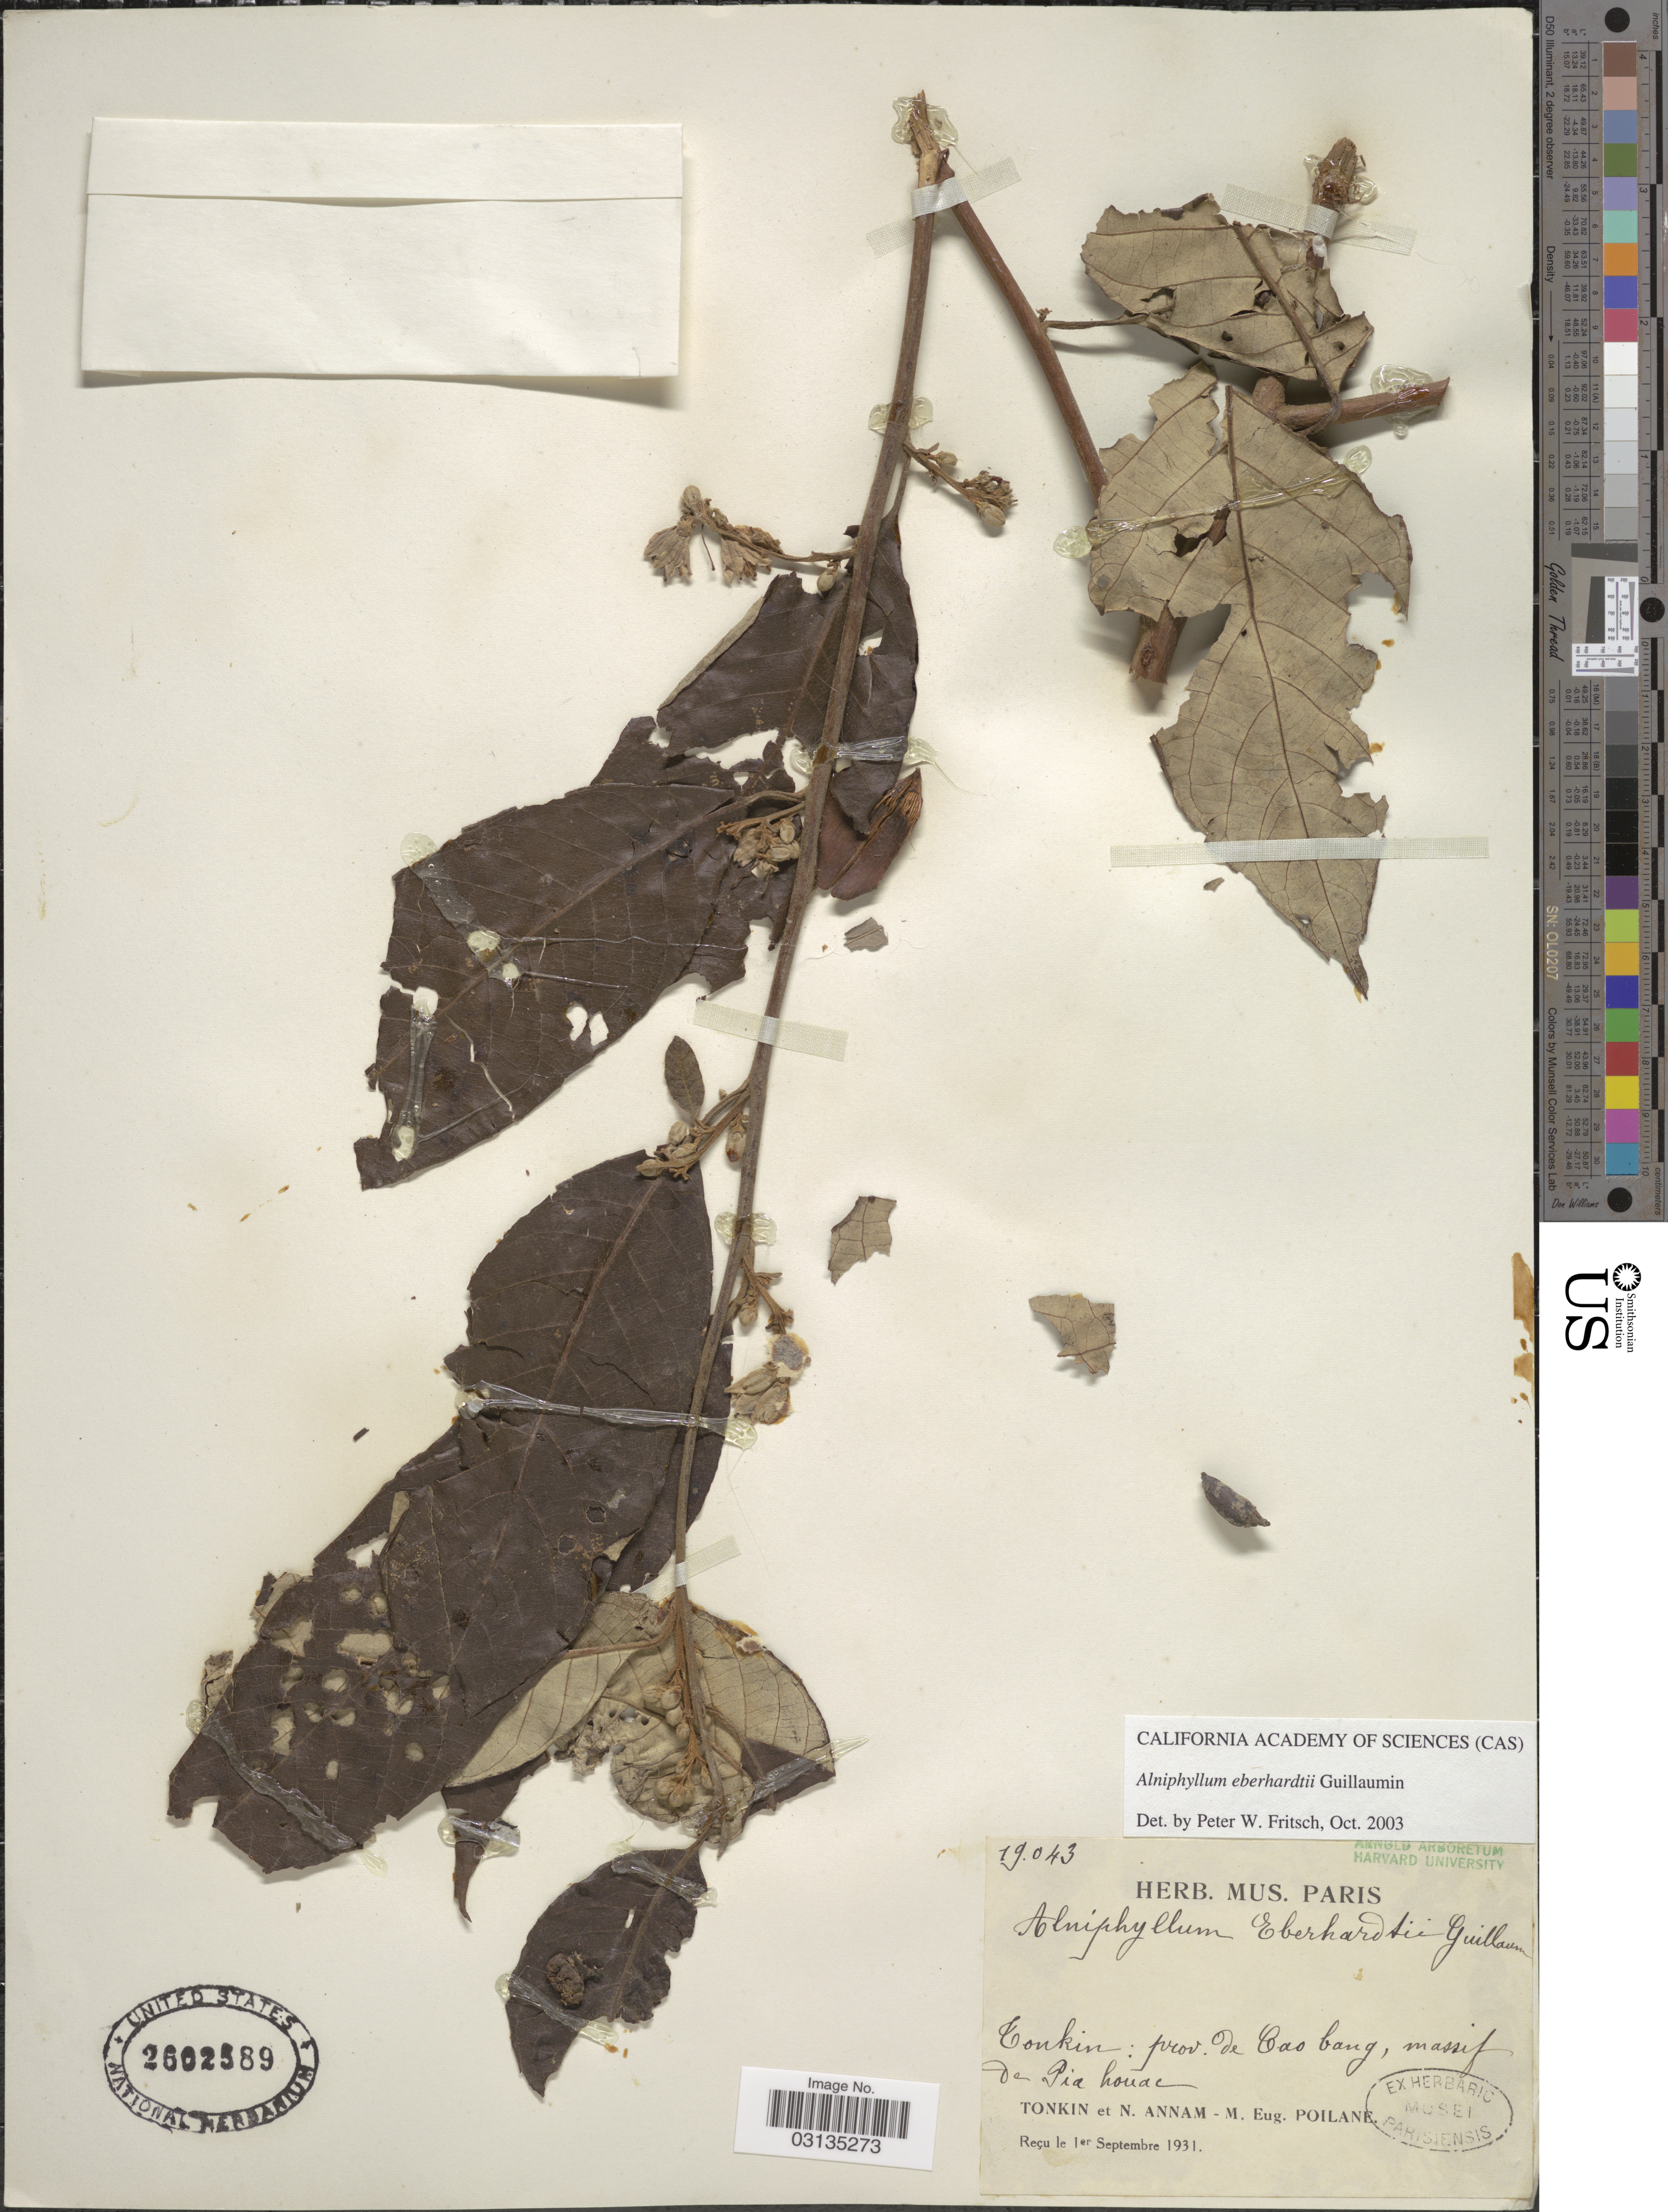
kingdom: Plantae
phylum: Tracheophyta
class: Magnoliopsida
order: Ericales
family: Styracaceae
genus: Alniphyllum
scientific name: Alniphyllum eberhardtii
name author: Guill.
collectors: E. Poilane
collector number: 19043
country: Vietnam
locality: Tonkin: prov. de Cao bang, massif de Pia Houac.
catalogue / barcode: US 2602589